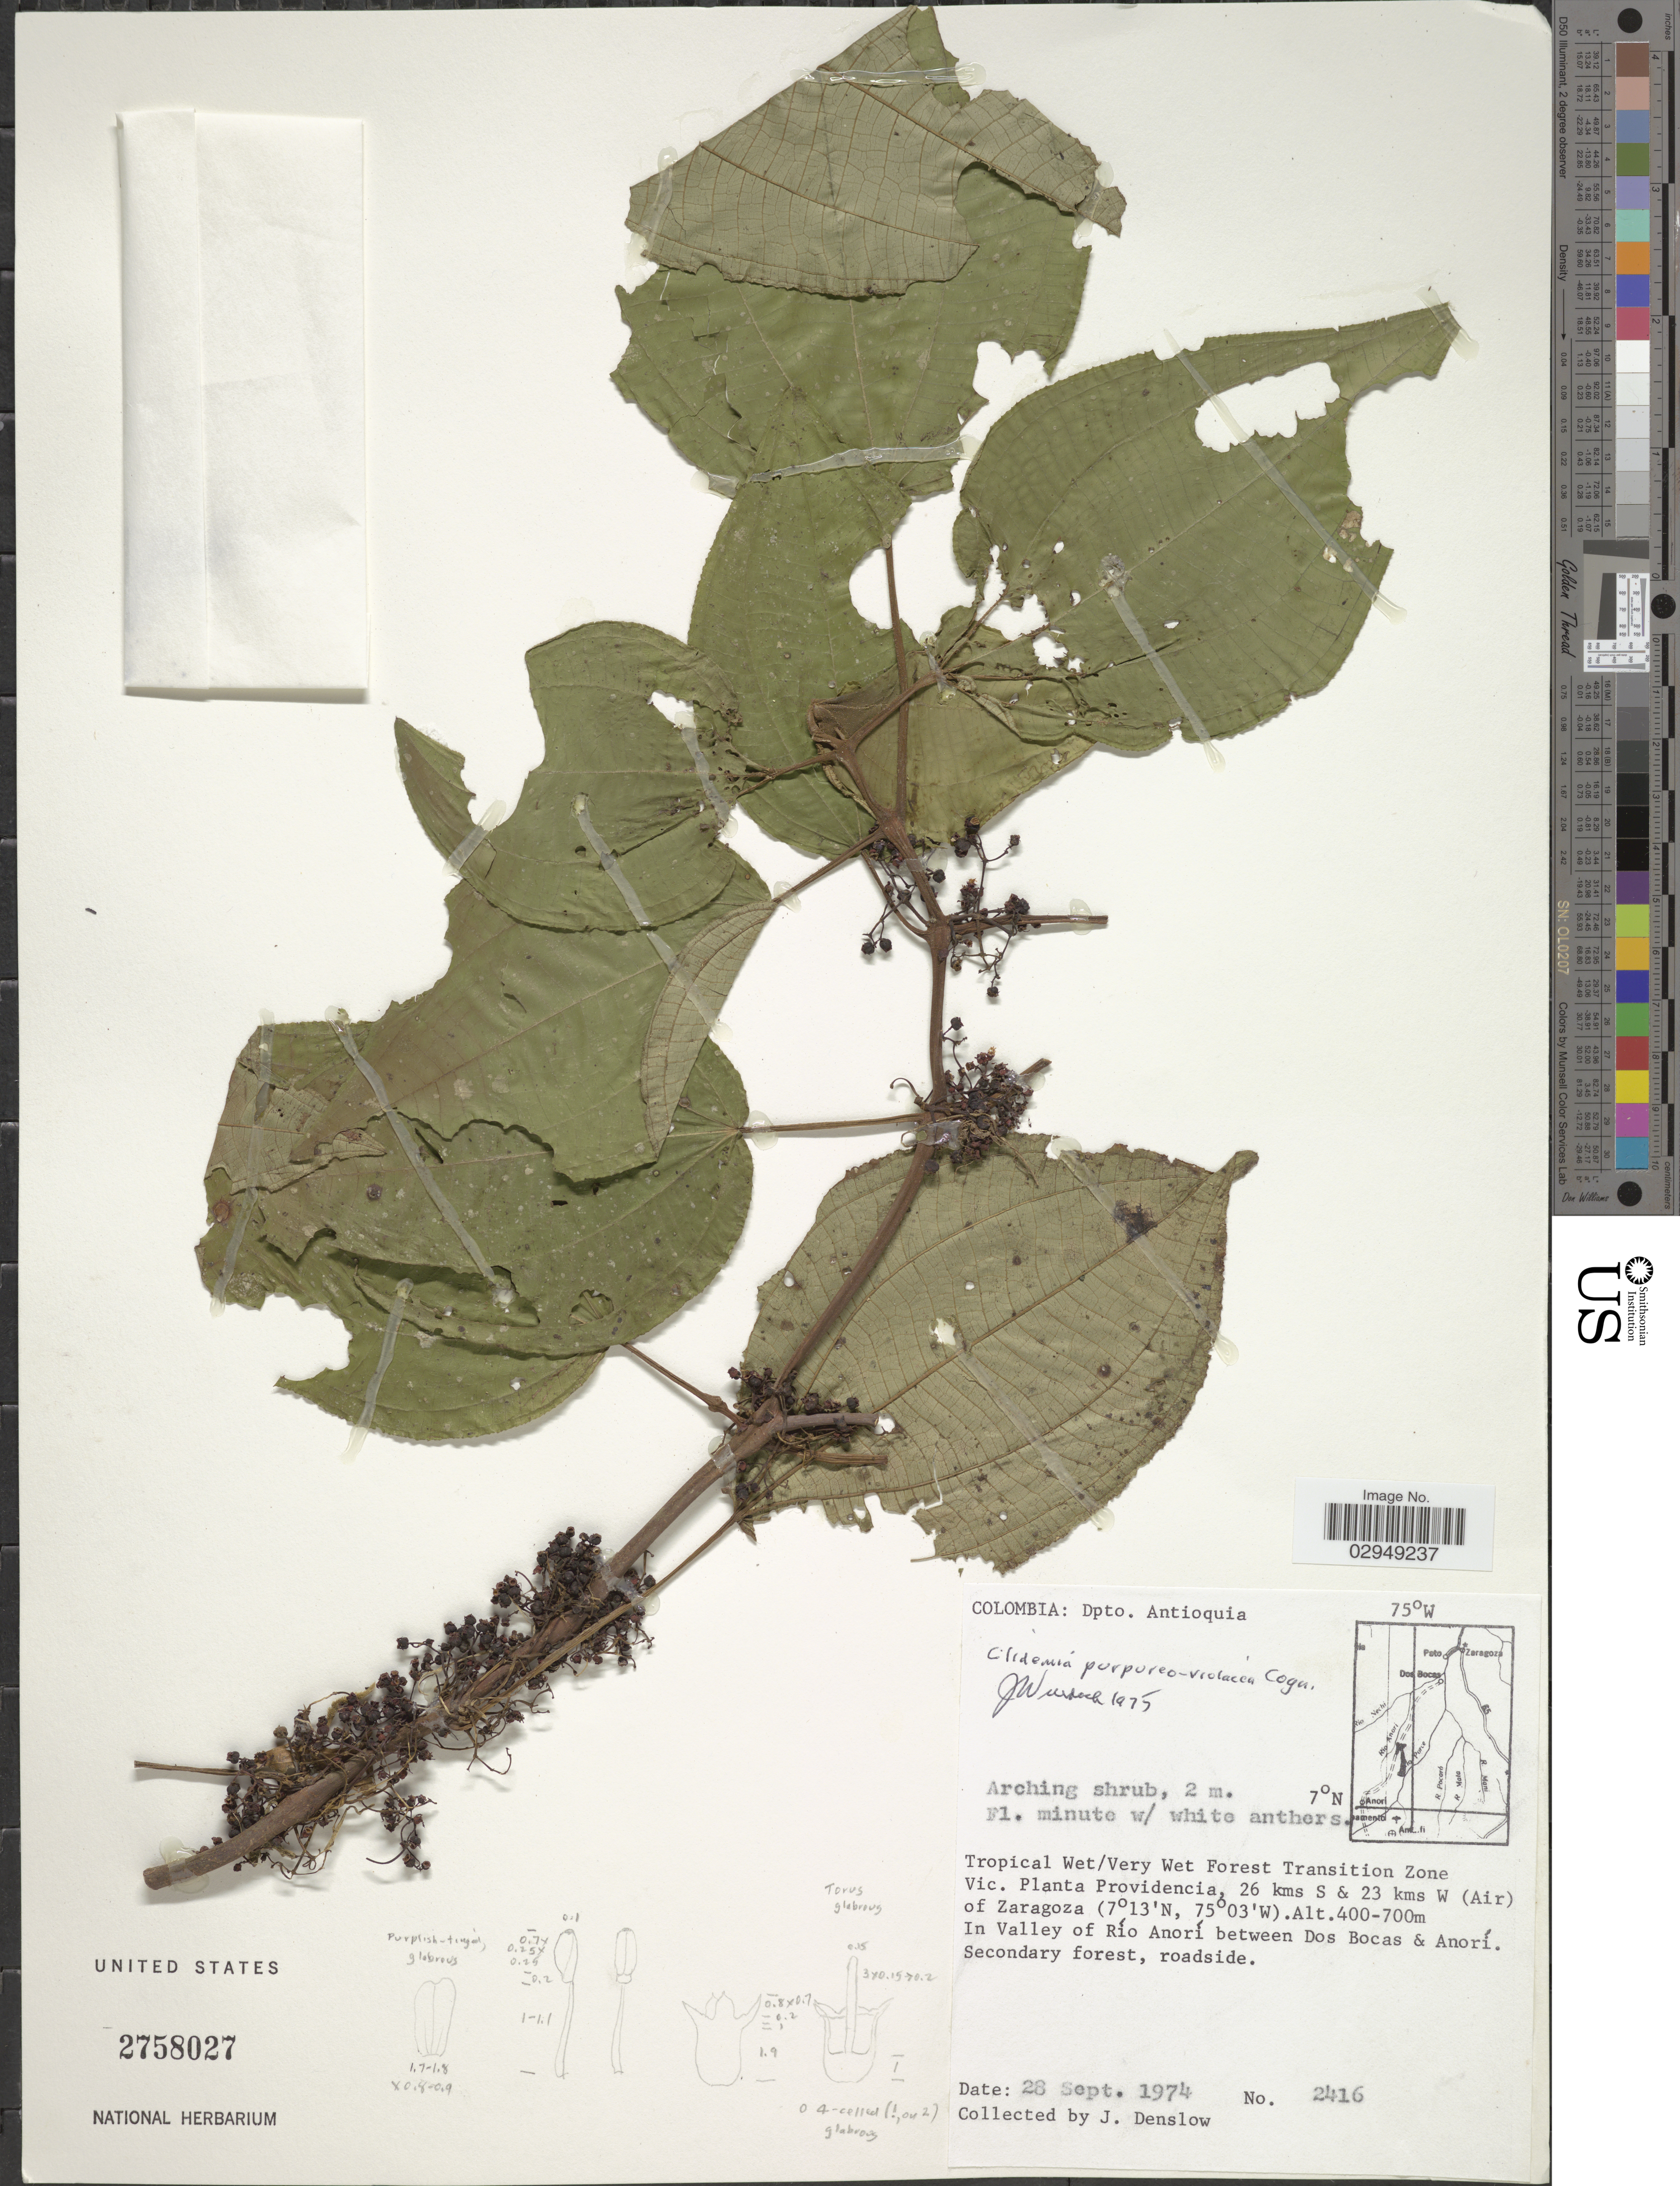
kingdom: Plantae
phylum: Tracheophyta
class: Magnoliopsida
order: Myrtales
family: Melastomataceae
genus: Clidemia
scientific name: Clidemia discolor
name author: (Triana) Cogn.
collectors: J. Denslow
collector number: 2416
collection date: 1974-09-28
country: Colombia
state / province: Antioquia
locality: Dpto. Antioquia, Tropical Wet/Very Wet Forest Transition Zone Vic. Planta Providencia, 26 kms S & 23 kms W (Air) of Zaragoza, in Valley of Río Anorí between Dos Bocas & Anorí.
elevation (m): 400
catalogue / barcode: US 2758027